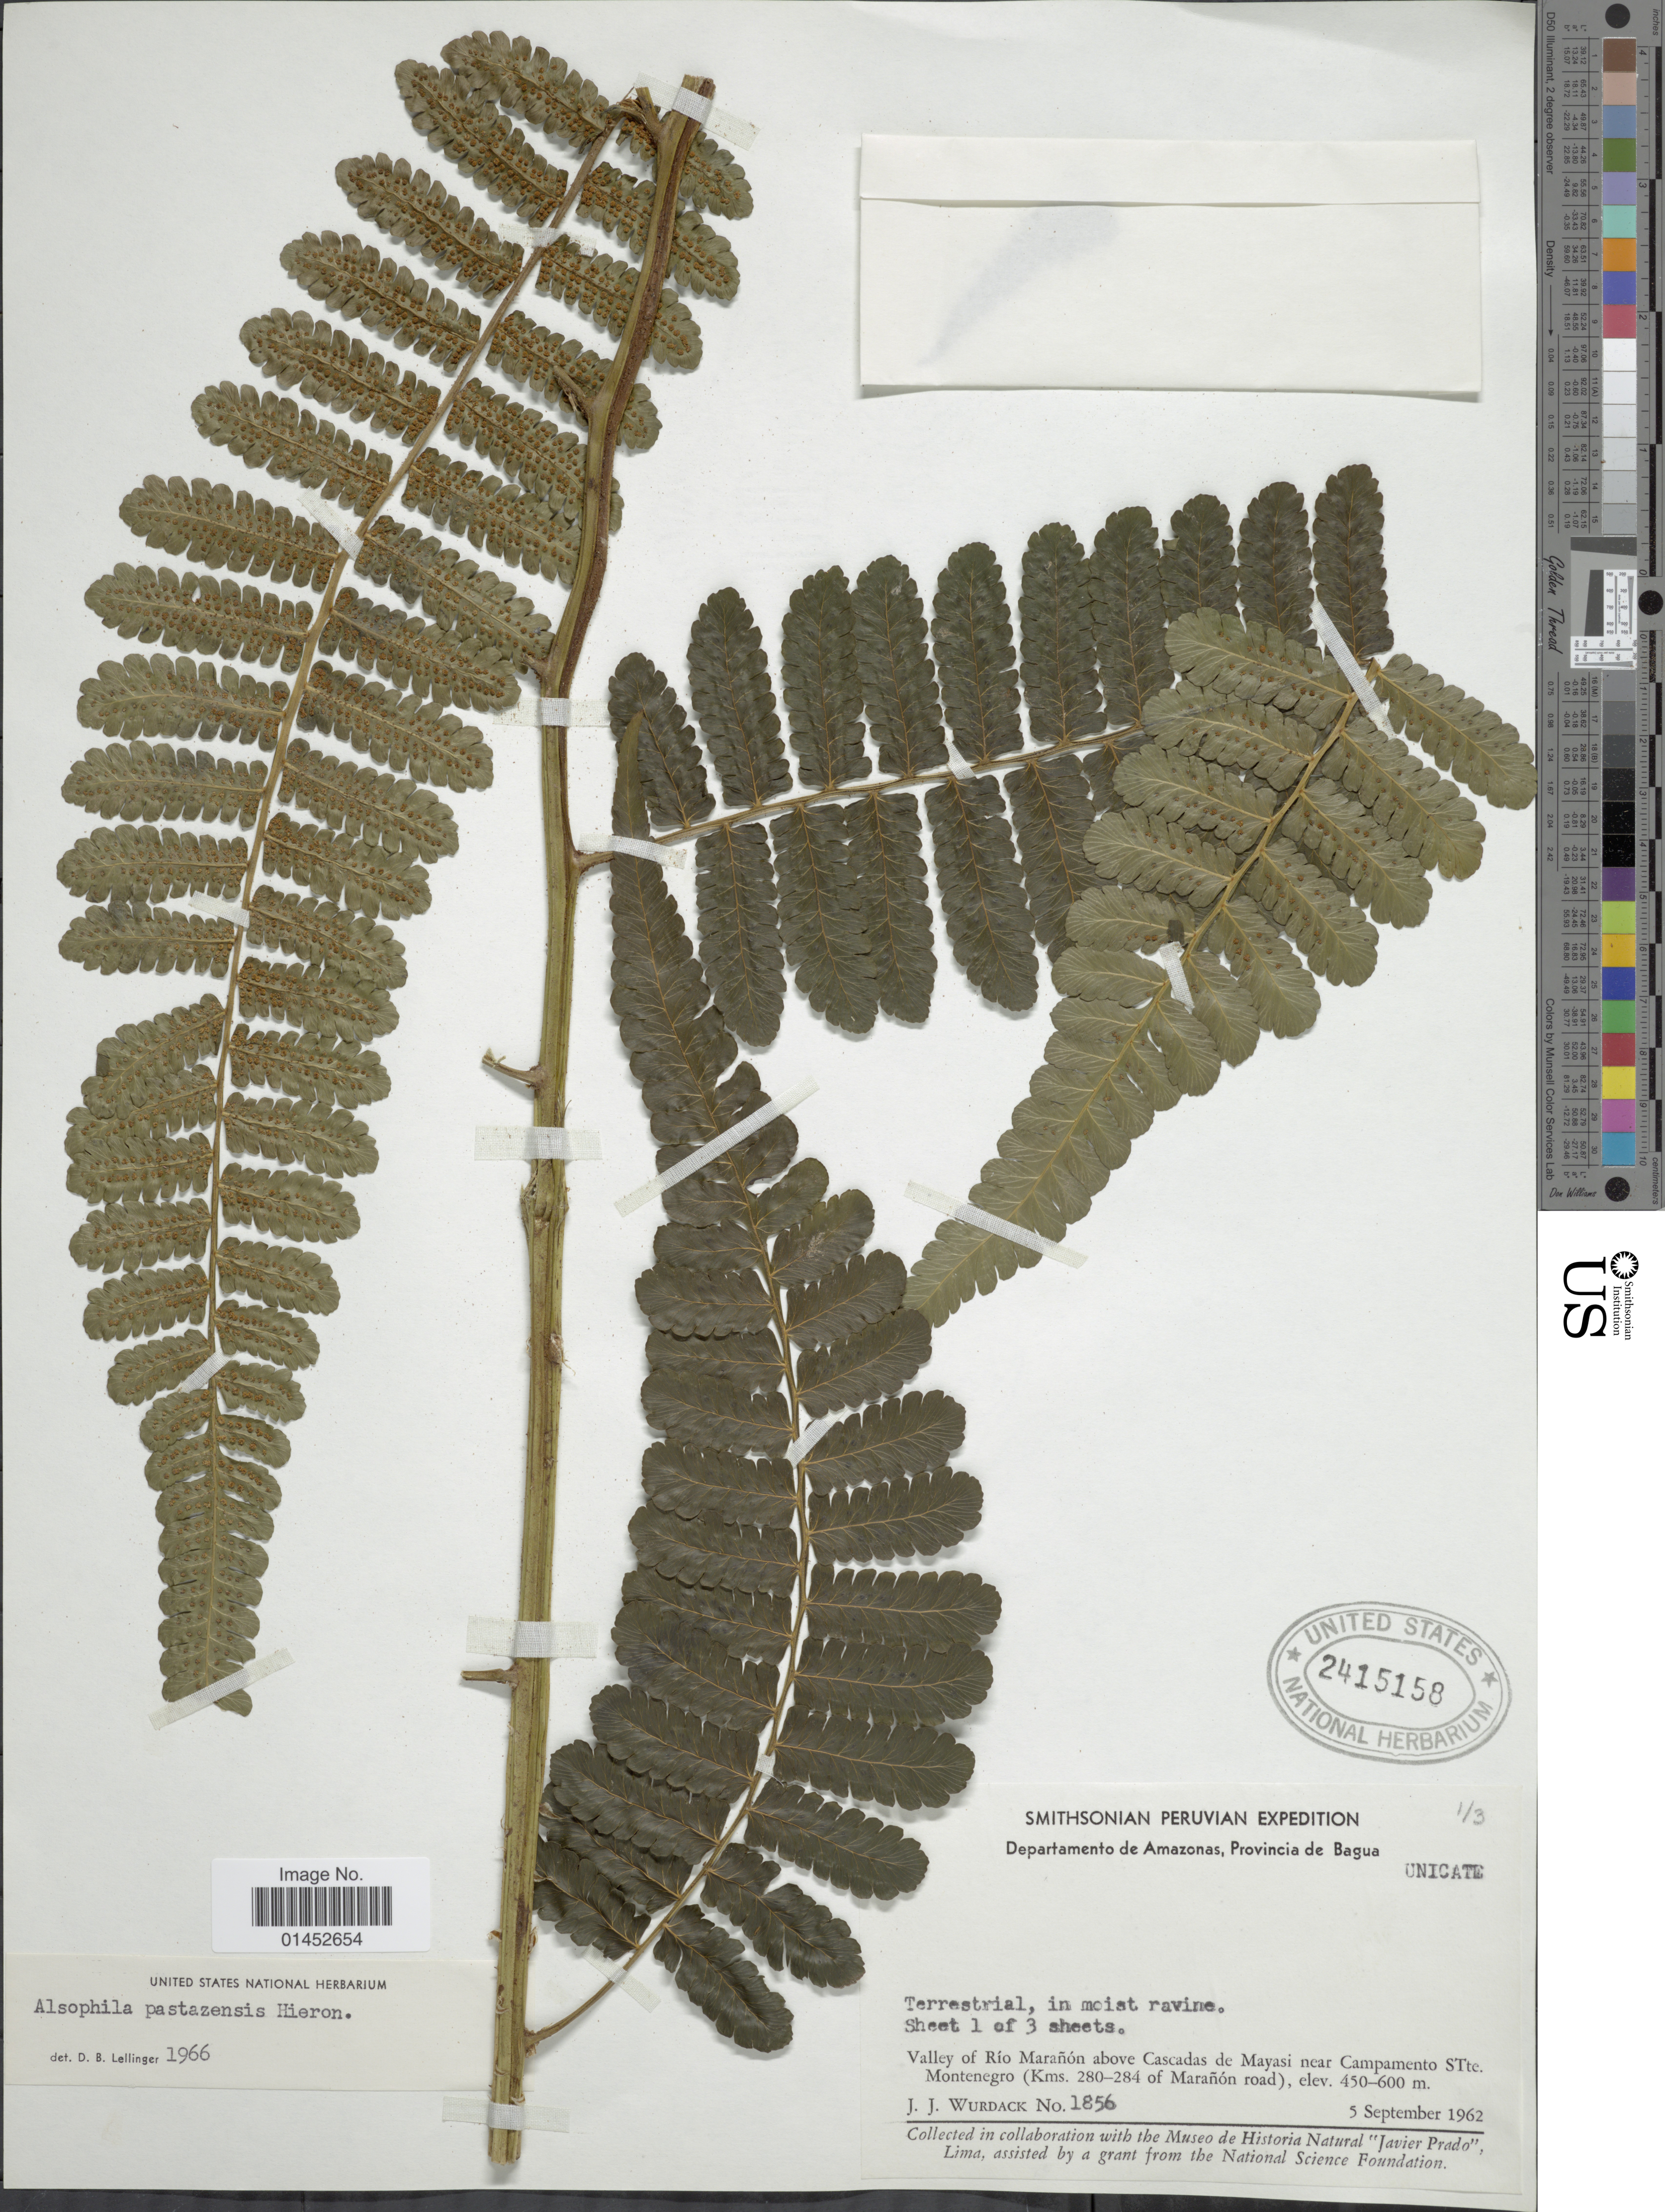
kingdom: Plantae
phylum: Tracheophyta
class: Polypodiopsida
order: Cyatheales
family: Cyatheaceae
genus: Cyathea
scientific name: Cyathea pungens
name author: (Willd.) Domin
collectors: J. J. Wurdack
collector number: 1856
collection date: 1962-09-05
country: Peru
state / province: Amazonas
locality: Departamento de Amazonas, provincia de Bagua, Valley of Río Marañón above Cascadas de Mayasi near Campamento STte. Montenegro (Kms. 280-284 of Marañón road)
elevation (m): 450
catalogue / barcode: US 2415158